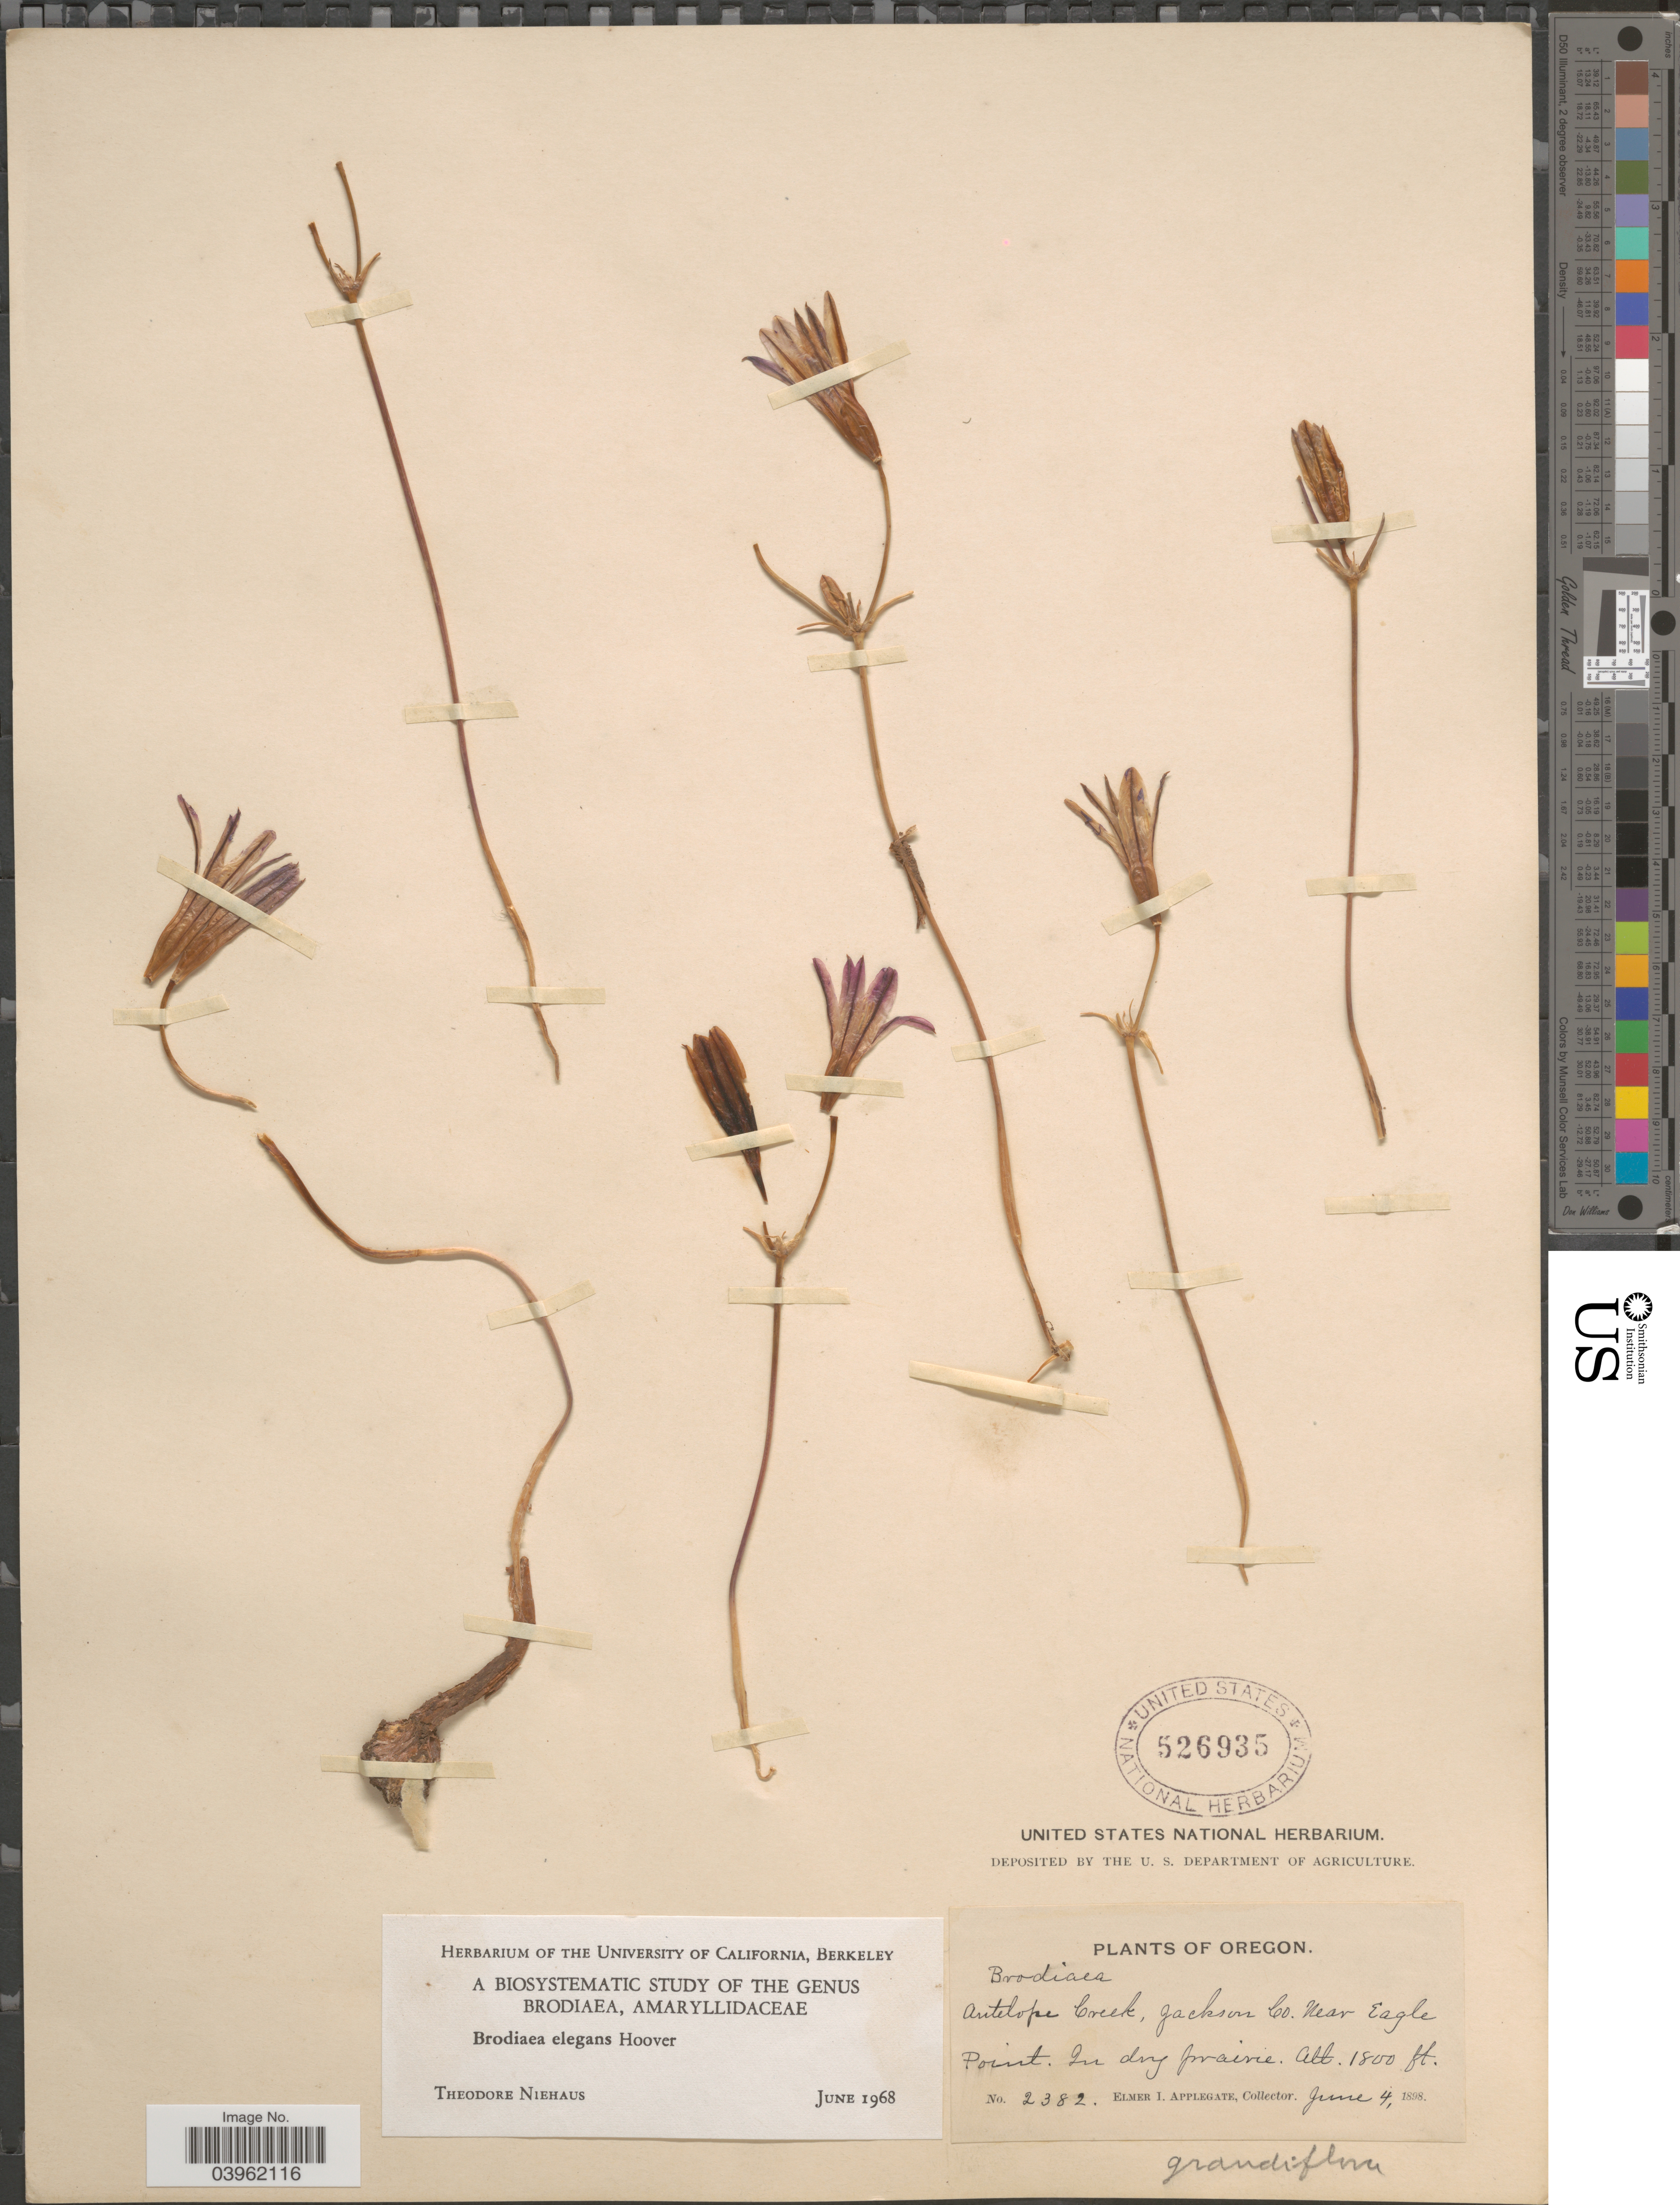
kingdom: Plantae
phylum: Tracheophyta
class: Liliopsida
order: Asparagales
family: Asparagaceae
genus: Brodiaea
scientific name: Brodiaea elegans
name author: Hoover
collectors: E. I. Applegate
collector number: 2382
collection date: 1898-06-04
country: United States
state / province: Oregon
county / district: Jackson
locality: Antelope Creek, Jackson Co. Near Eagle Point.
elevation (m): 549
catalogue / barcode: US 526935